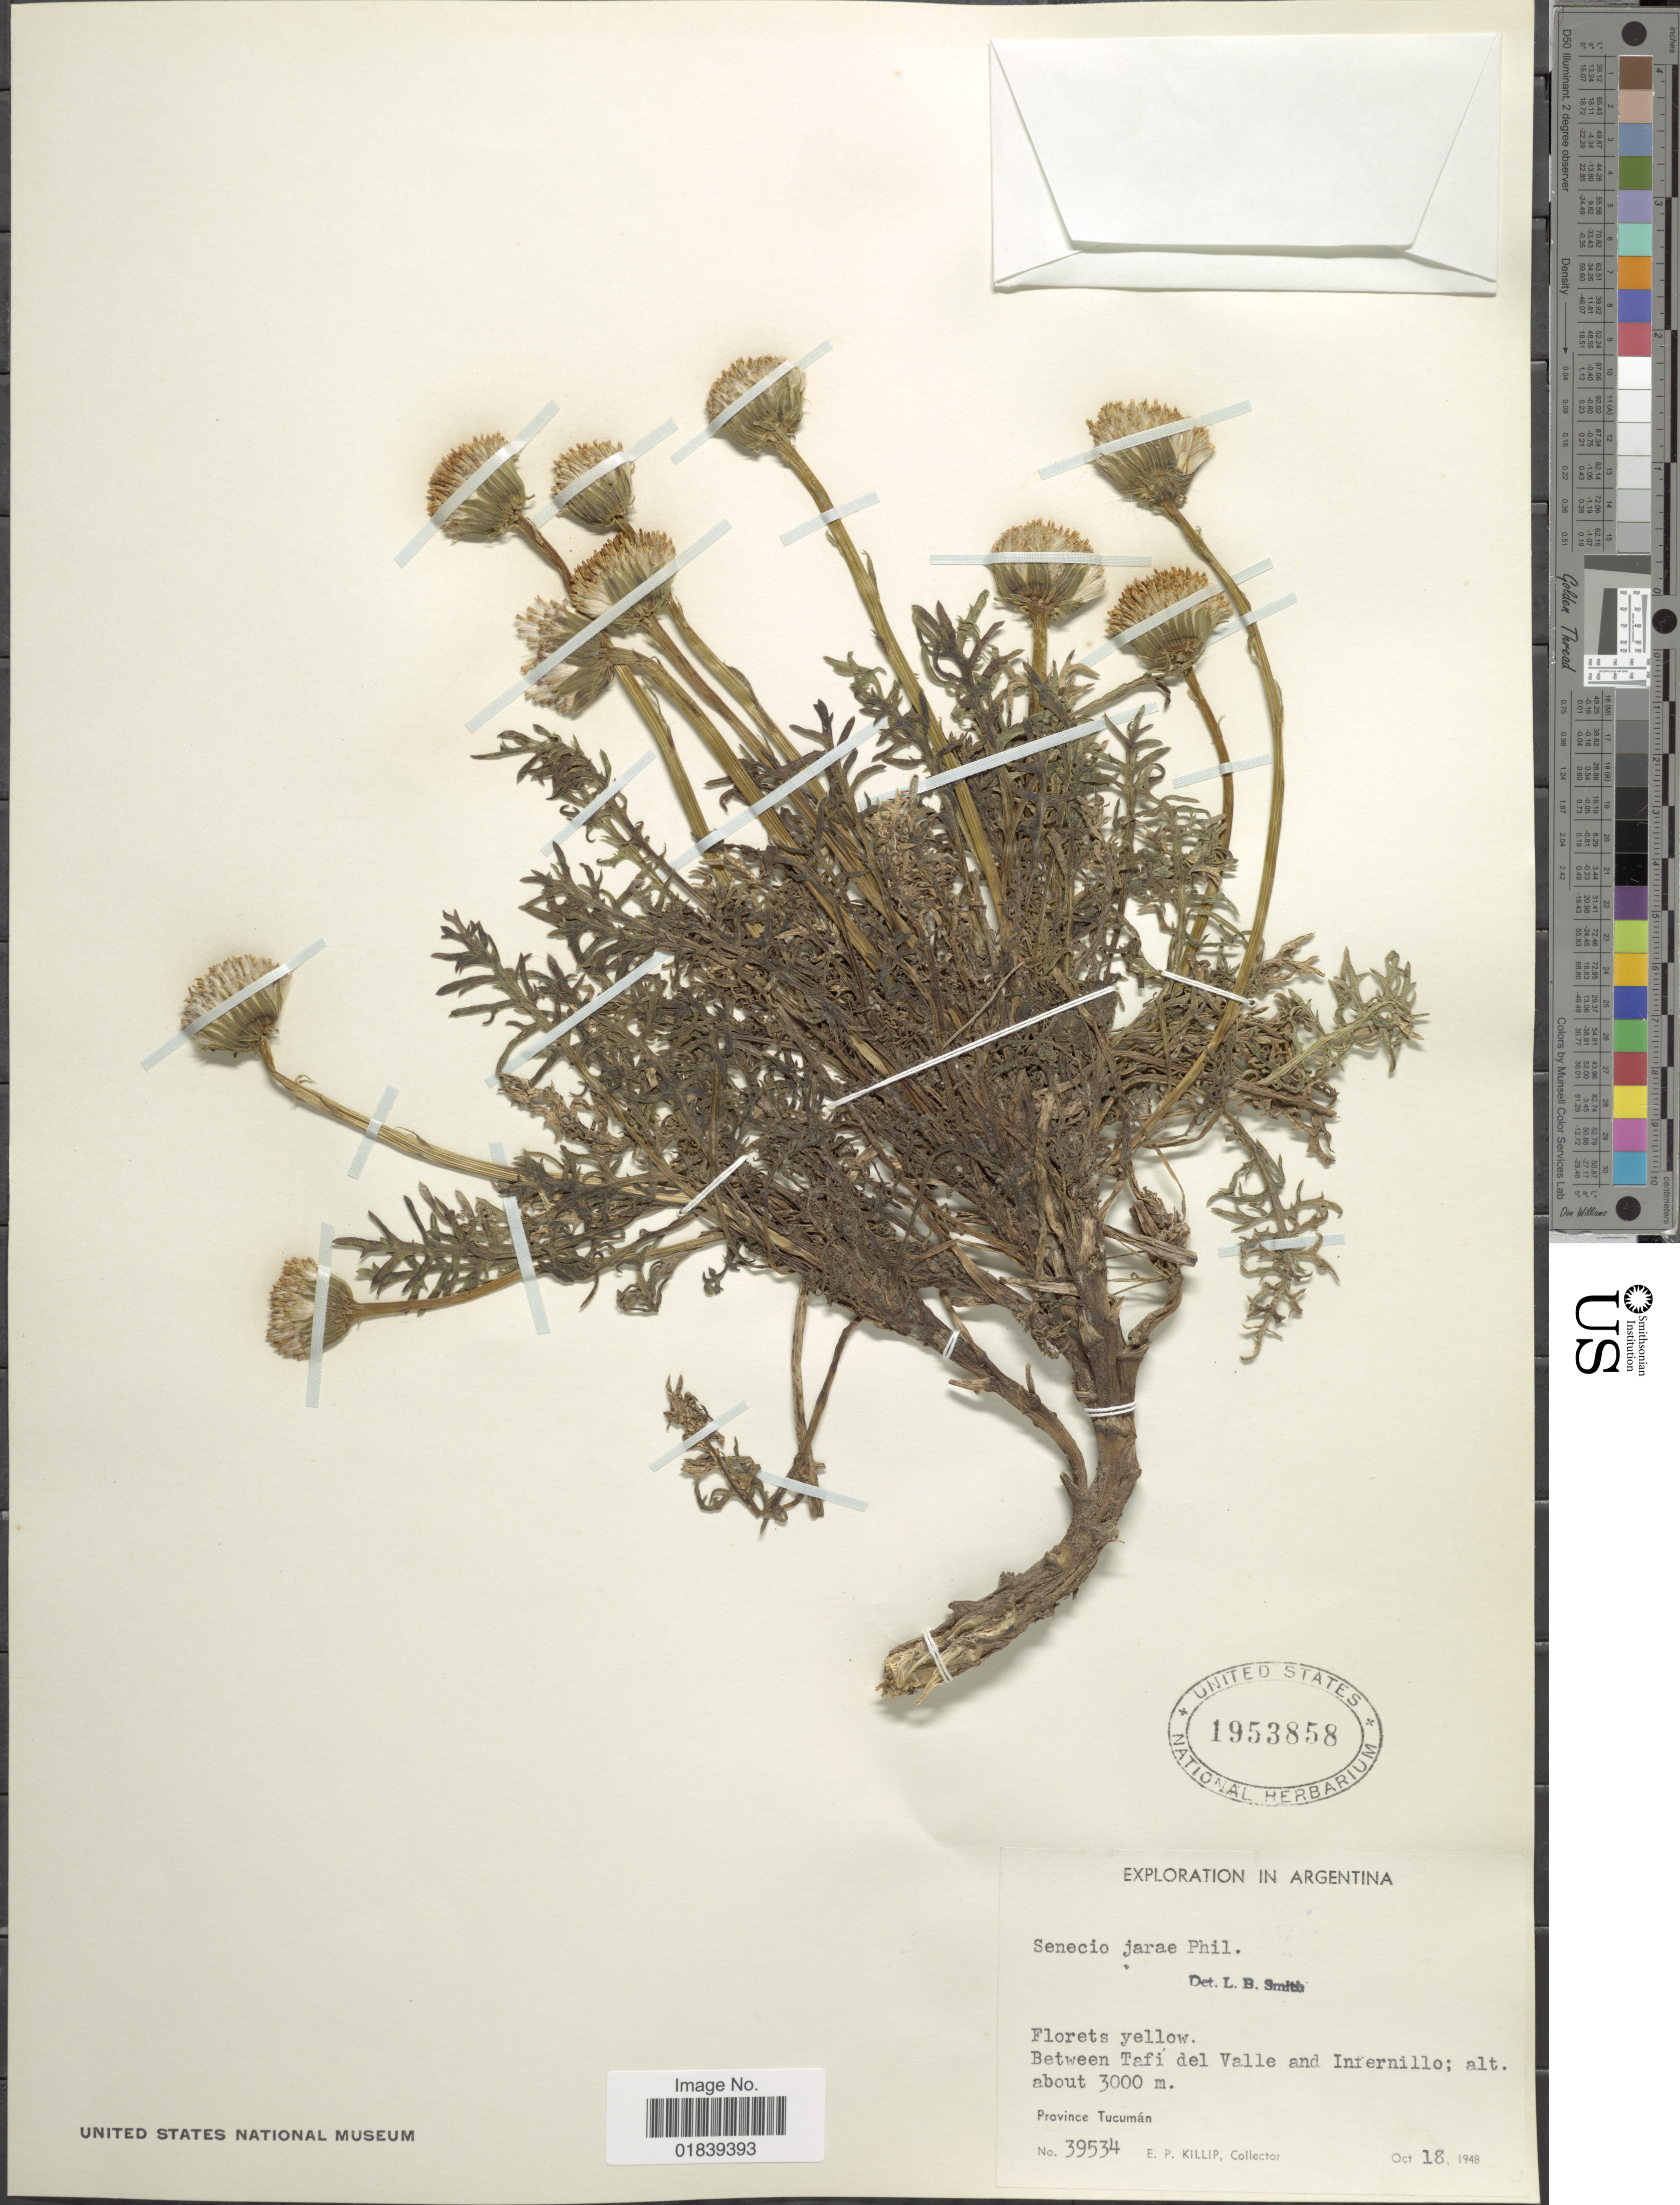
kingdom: Plantae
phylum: Tracheophyta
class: Magnoliopsida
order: Asterales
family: Asteraceae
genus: Senecio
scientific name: Senecio jarae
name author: Phil.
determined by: Salomon, Luciana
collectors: E. P. Killip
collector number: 39534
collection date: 1948-10-18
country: Argentina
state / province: Tucuman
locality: Between Tafi del Valle and Infernillo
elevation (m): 3000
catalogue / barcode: US 1953858